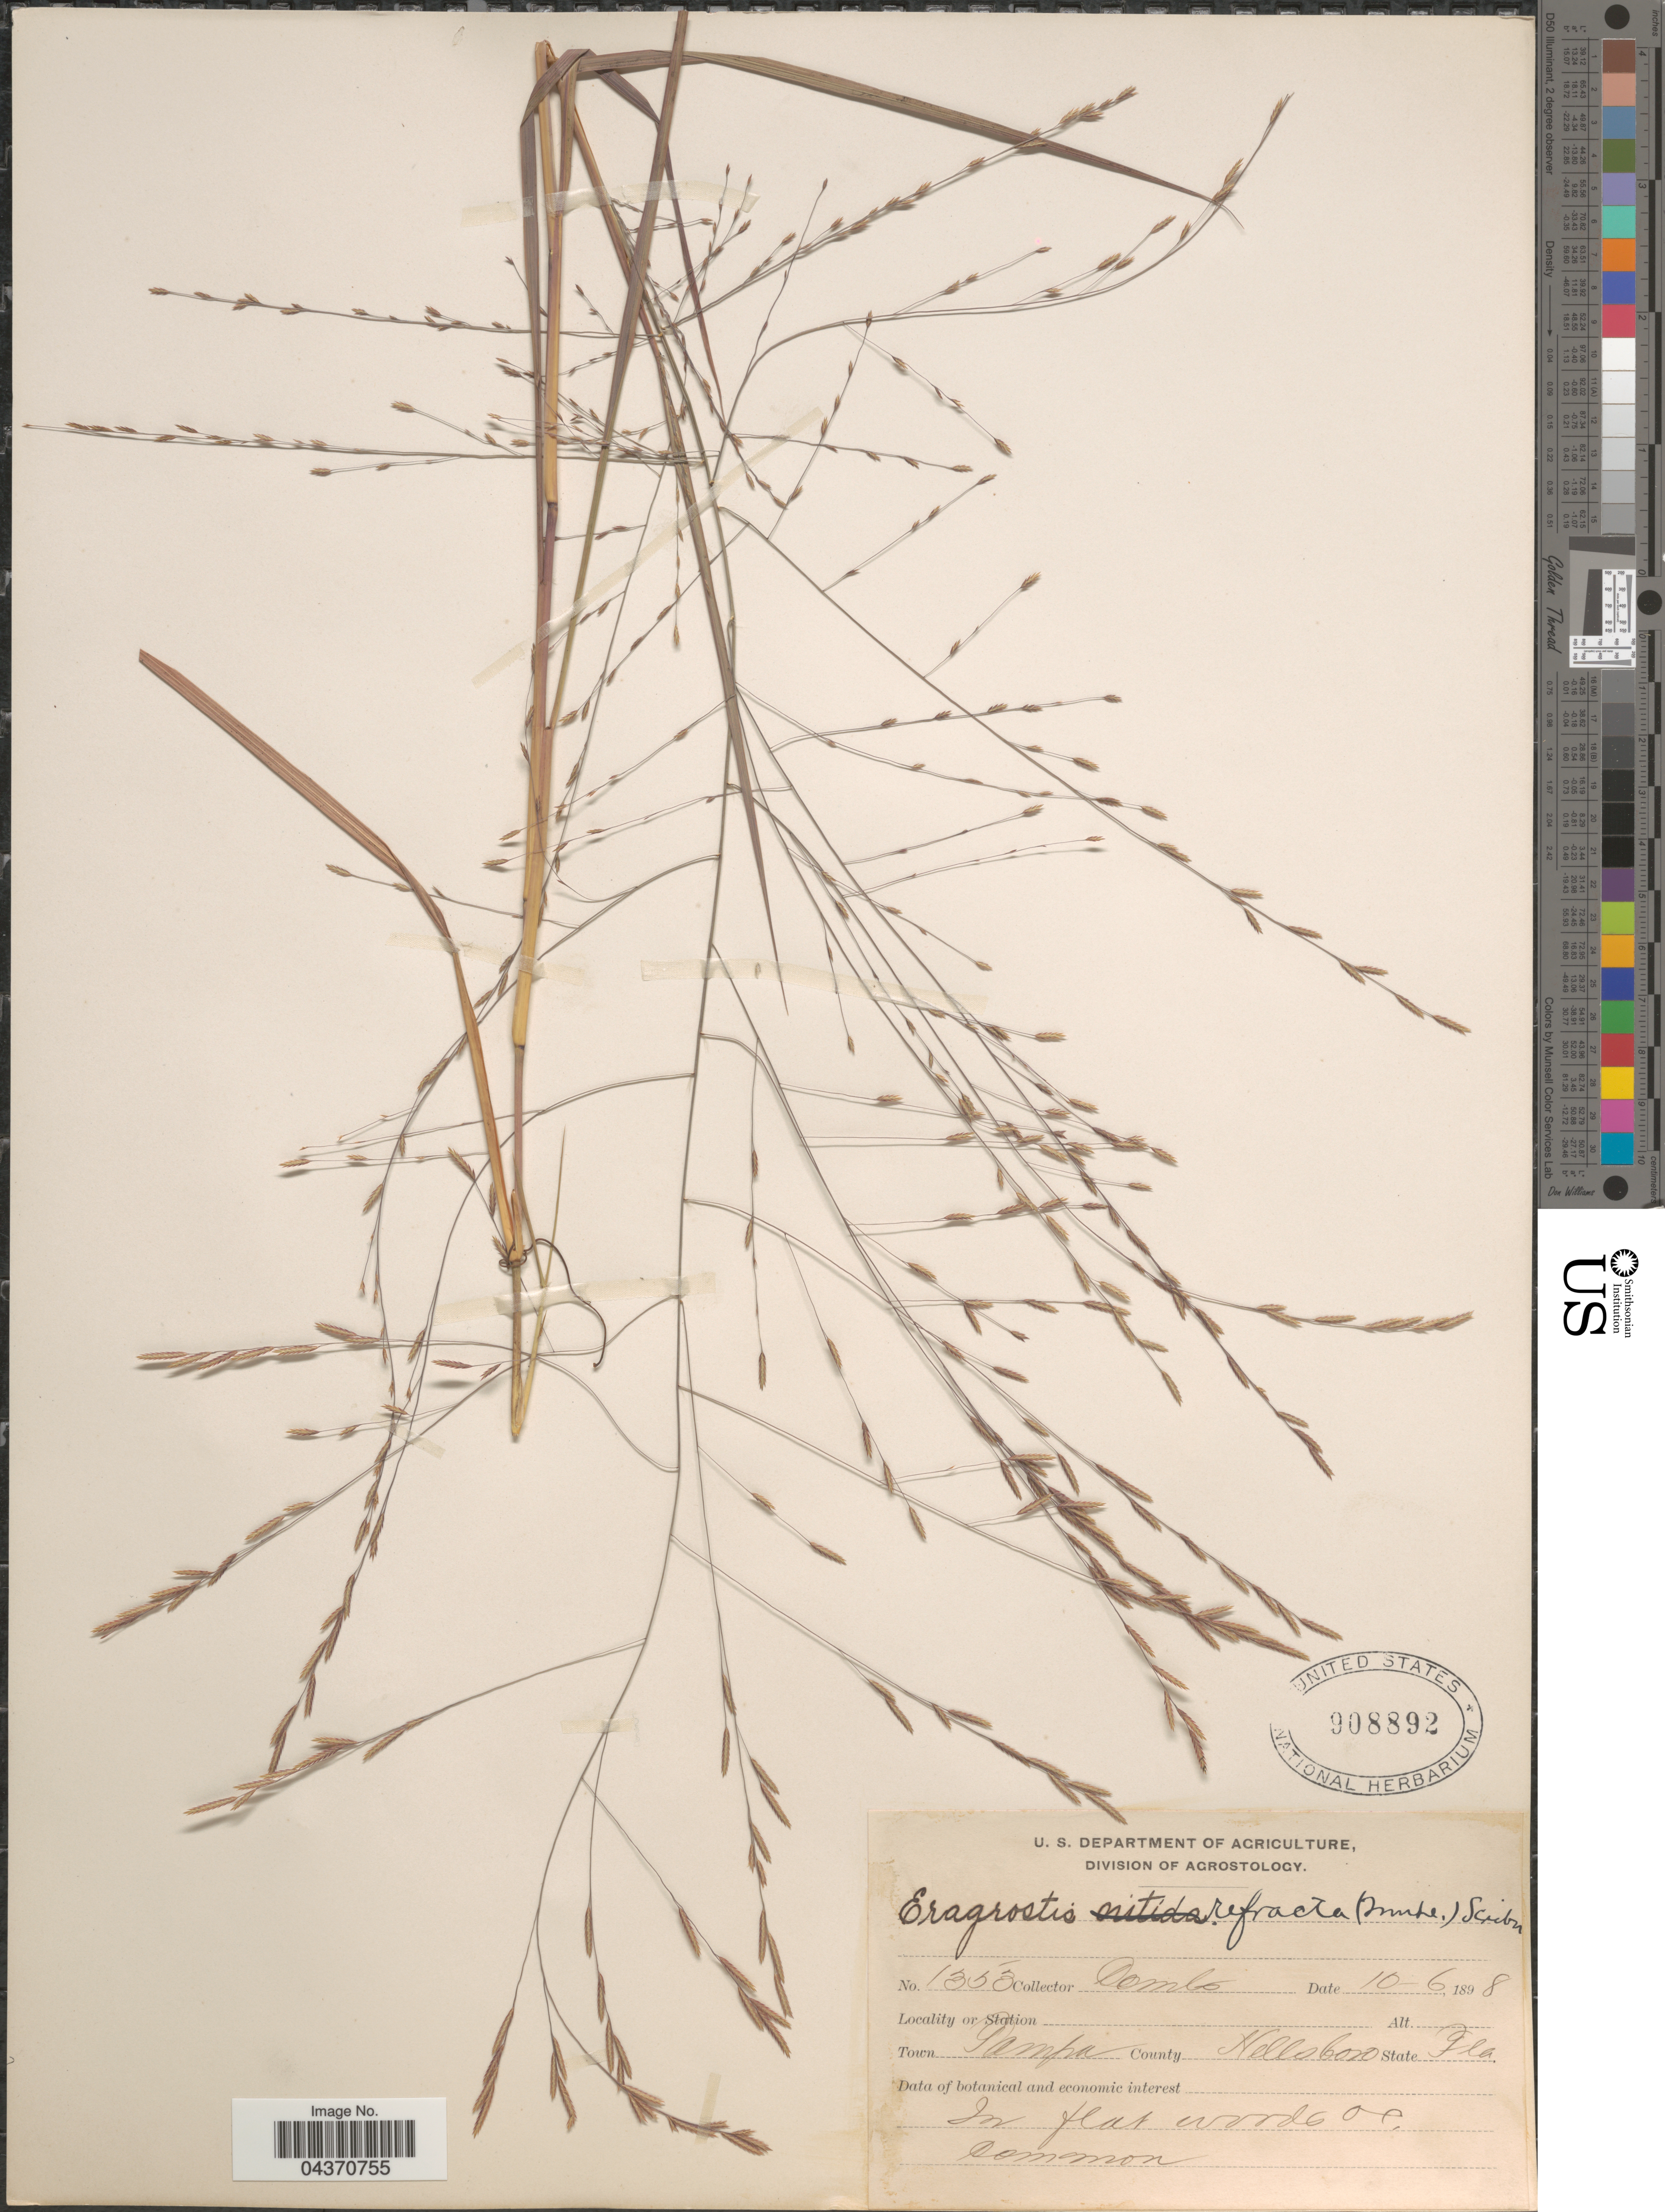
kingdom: Plantae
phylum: Tracheophyta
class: Liliopsida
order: Poales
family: Poaceae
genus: Eragrostis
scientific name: Eragrostis refracta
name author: (Muhl.) Scribn.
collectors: -. Combs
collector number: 1353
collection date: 1898-10-06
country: United States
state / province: Florida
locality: Town Tampa. County Nellsboro.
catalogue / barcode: US 908892